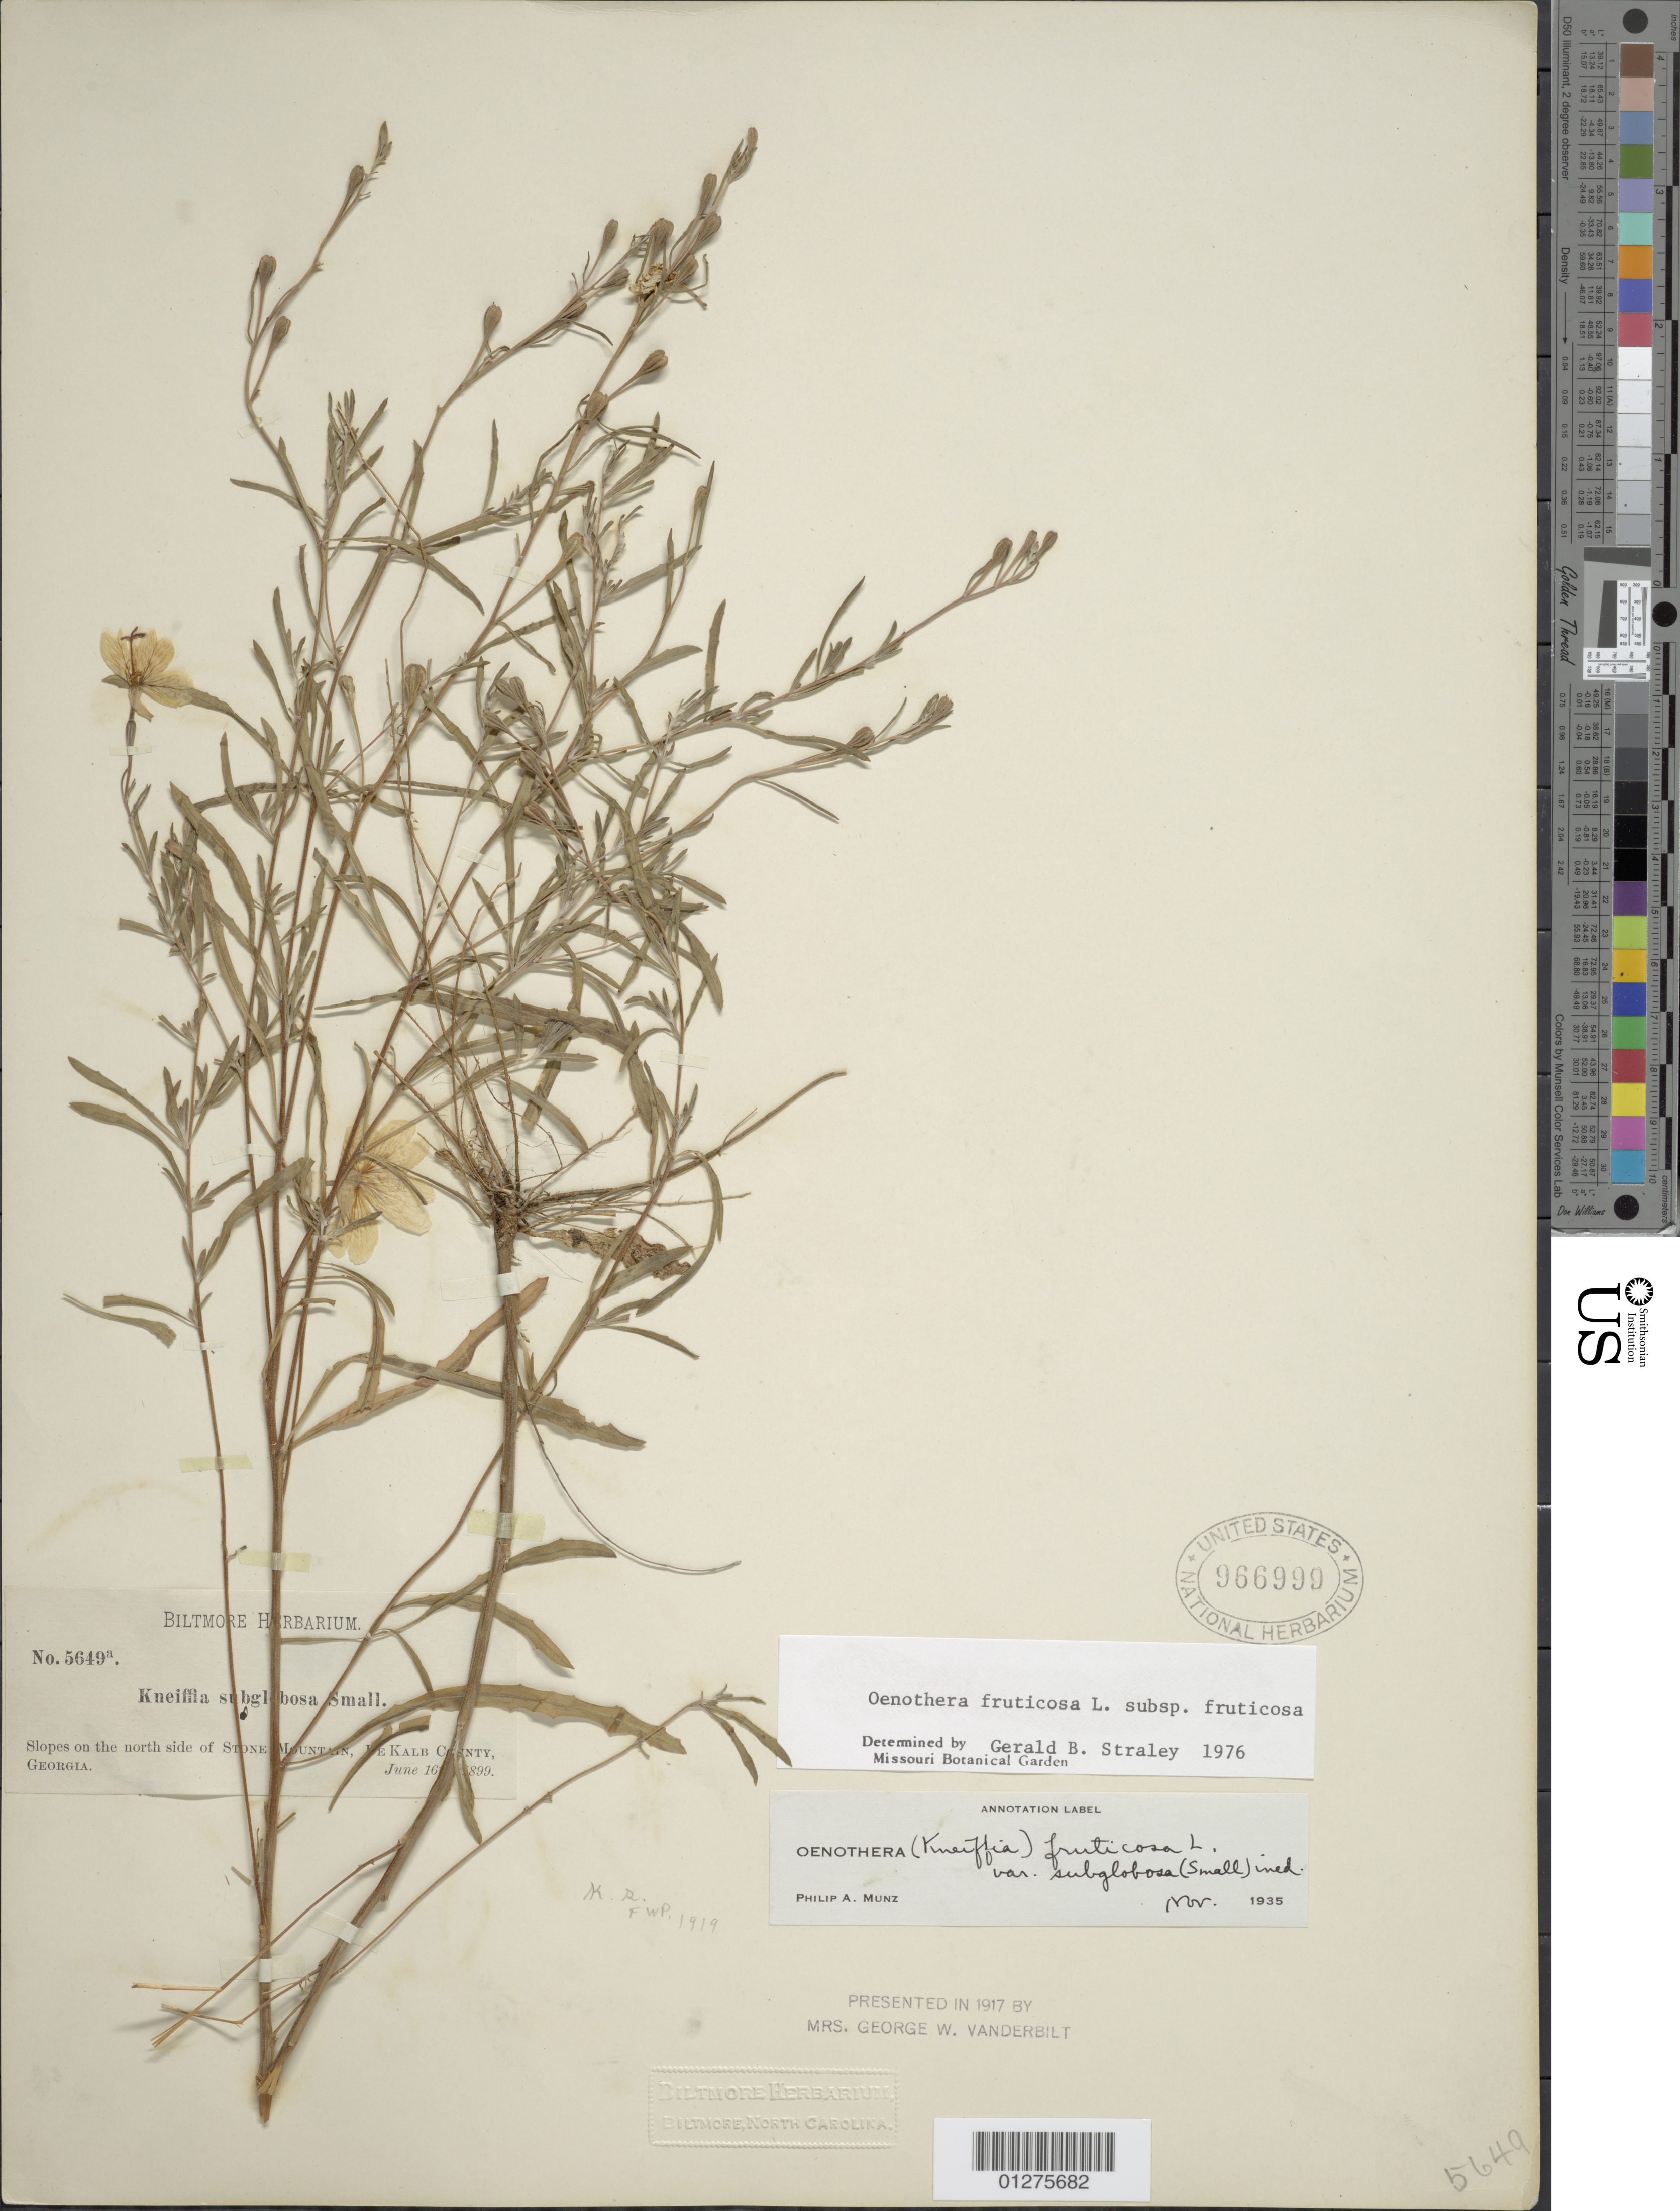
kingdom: Plantae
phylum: Tracheophyta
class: Magnoliopsida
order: Myrtales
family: Onagraceae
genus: Oenothera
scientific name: Oenothera fruticosa subsp. fruticosa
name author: L.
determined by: Straley, G. B.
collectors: ex herb. Biltmore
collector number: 5649a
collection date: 1899-06-16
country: United States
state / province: Georgia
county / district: De Kalb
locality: N. side of Stone Mt.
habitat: Slopes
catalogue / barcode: US 966999